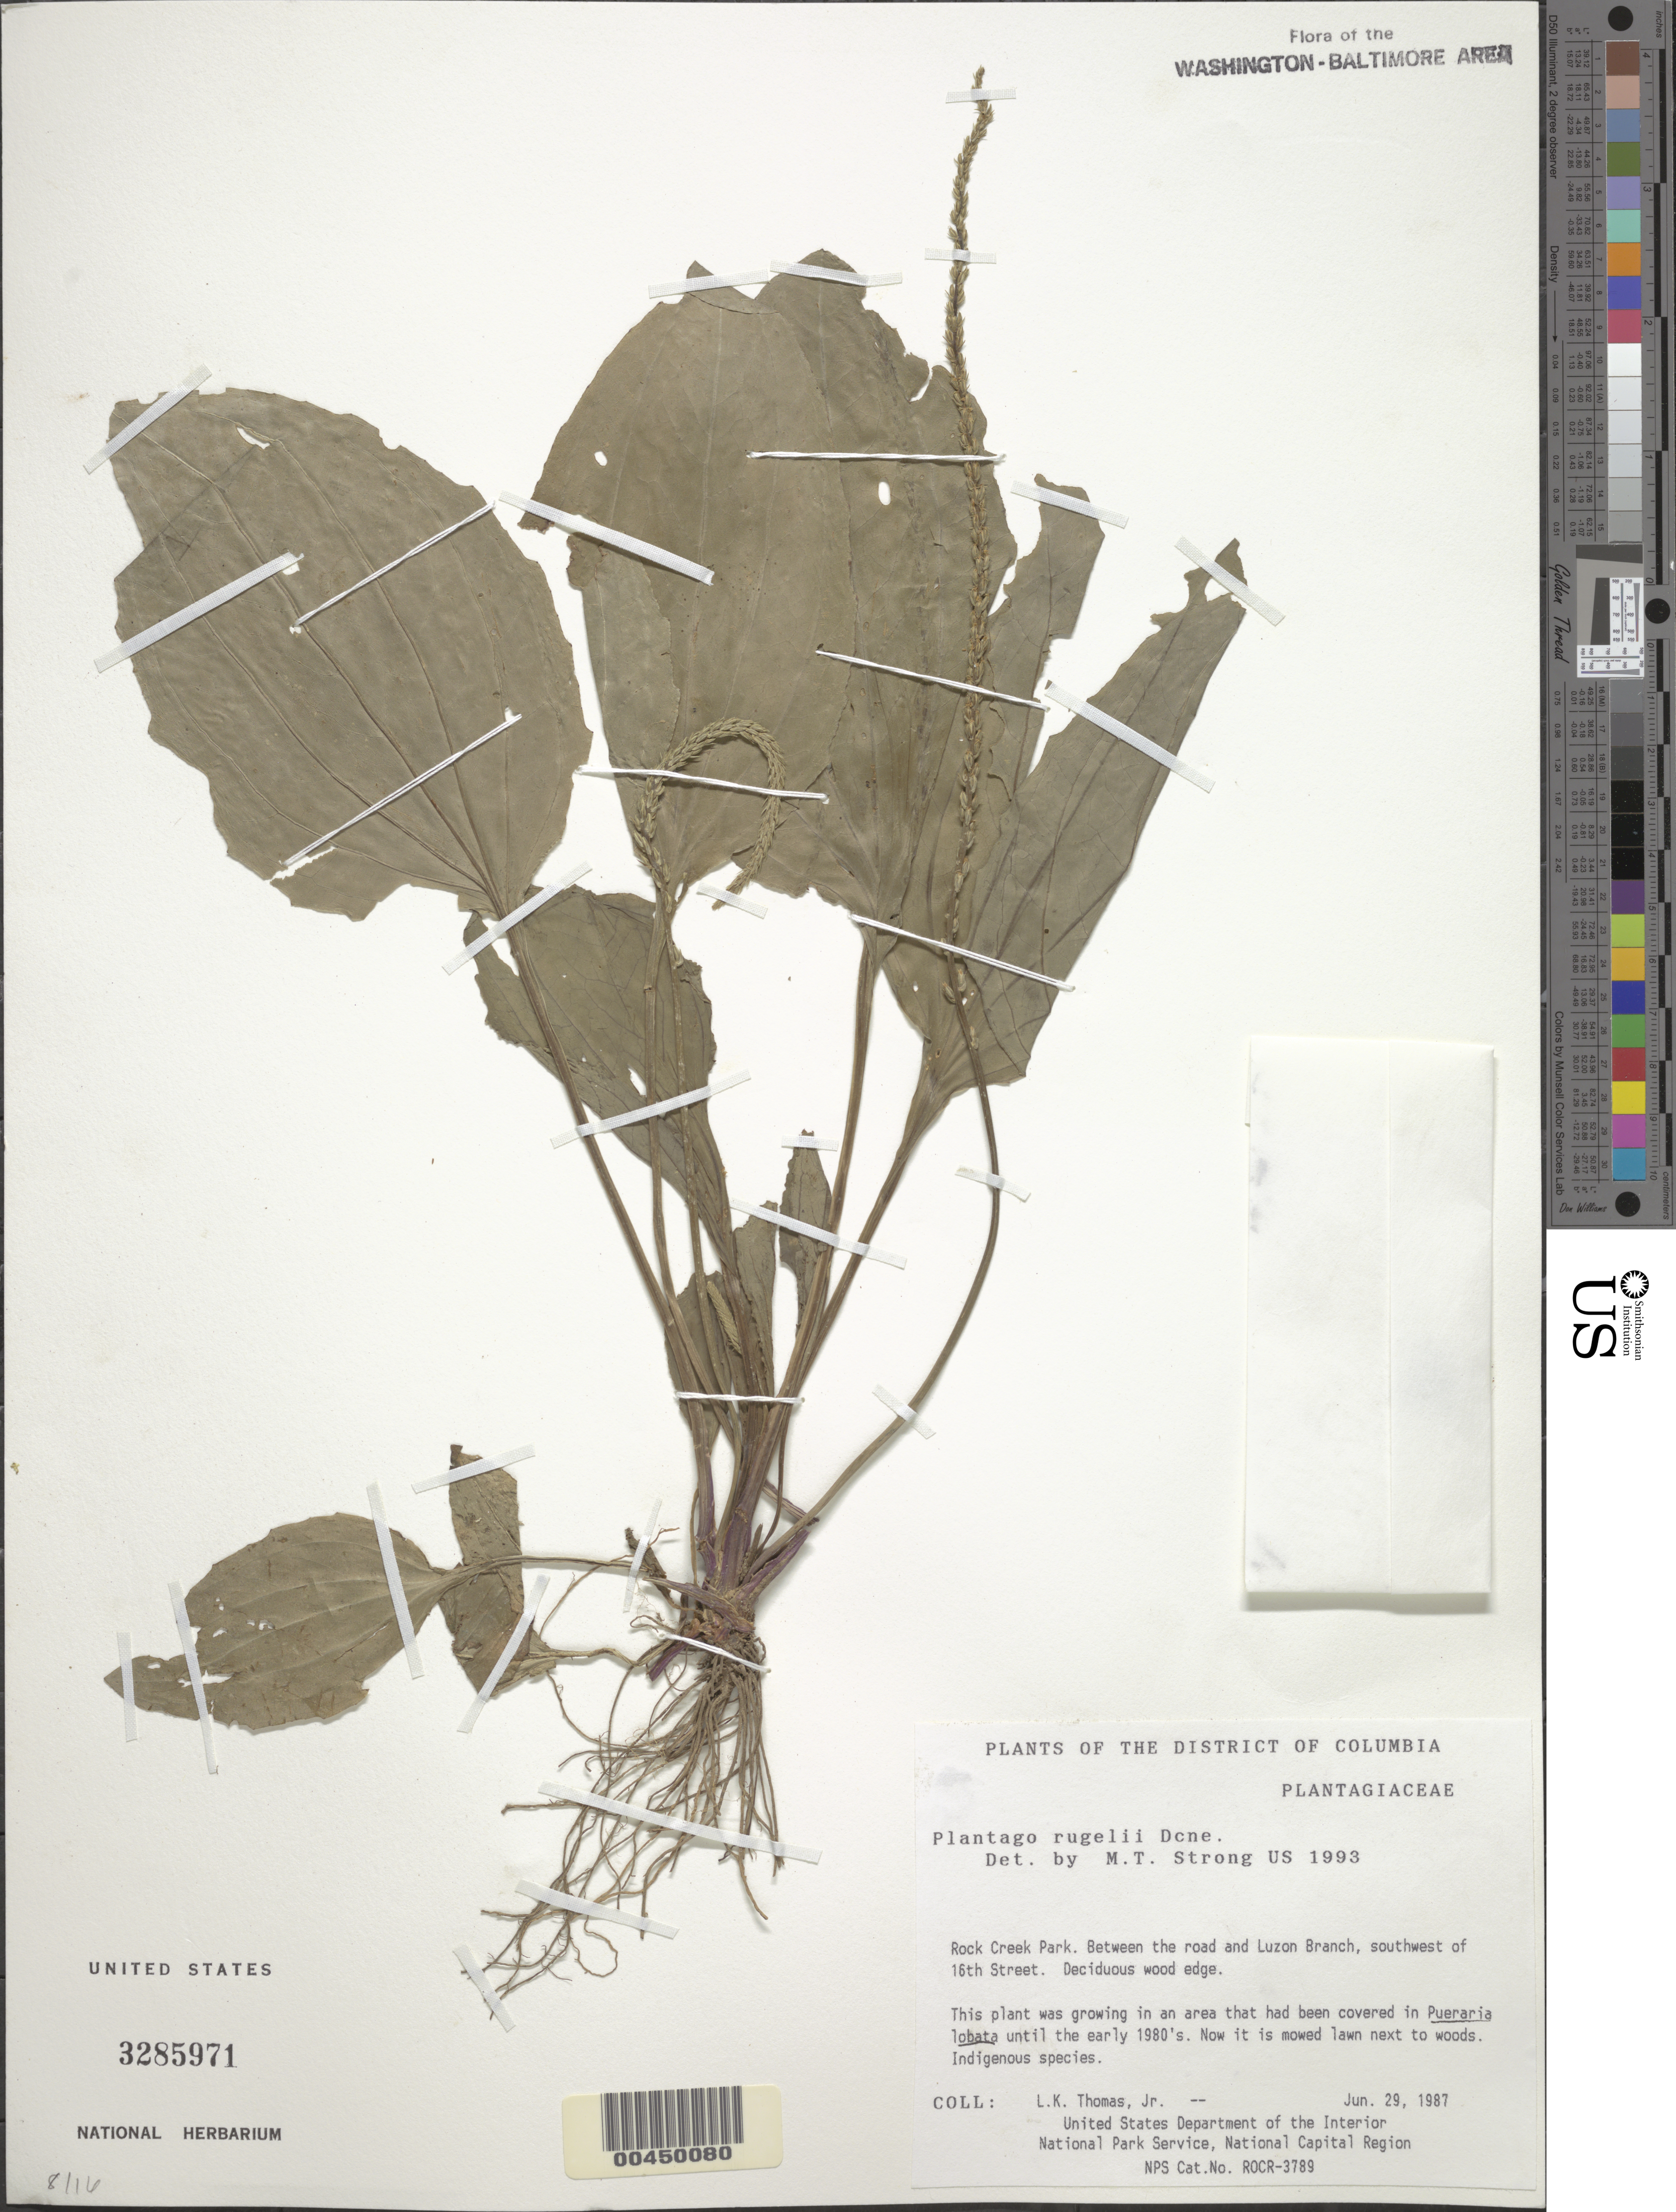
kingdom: Plantae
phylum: Tracheophyta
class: Magnoliopsida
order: Lamiales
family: Plantaginaceae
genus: Plantago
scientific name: Plantago rugelii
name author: Decne.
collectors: L. Thomas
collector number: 1987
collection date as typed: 29 Jun 1987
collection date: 1987-06-29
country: United States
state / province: District of Columbia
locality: Rock Creek Park, between the road and Lozon Branch, SW of 16th Street Rock Creek Park and Vicinity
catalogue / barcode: US 3285971